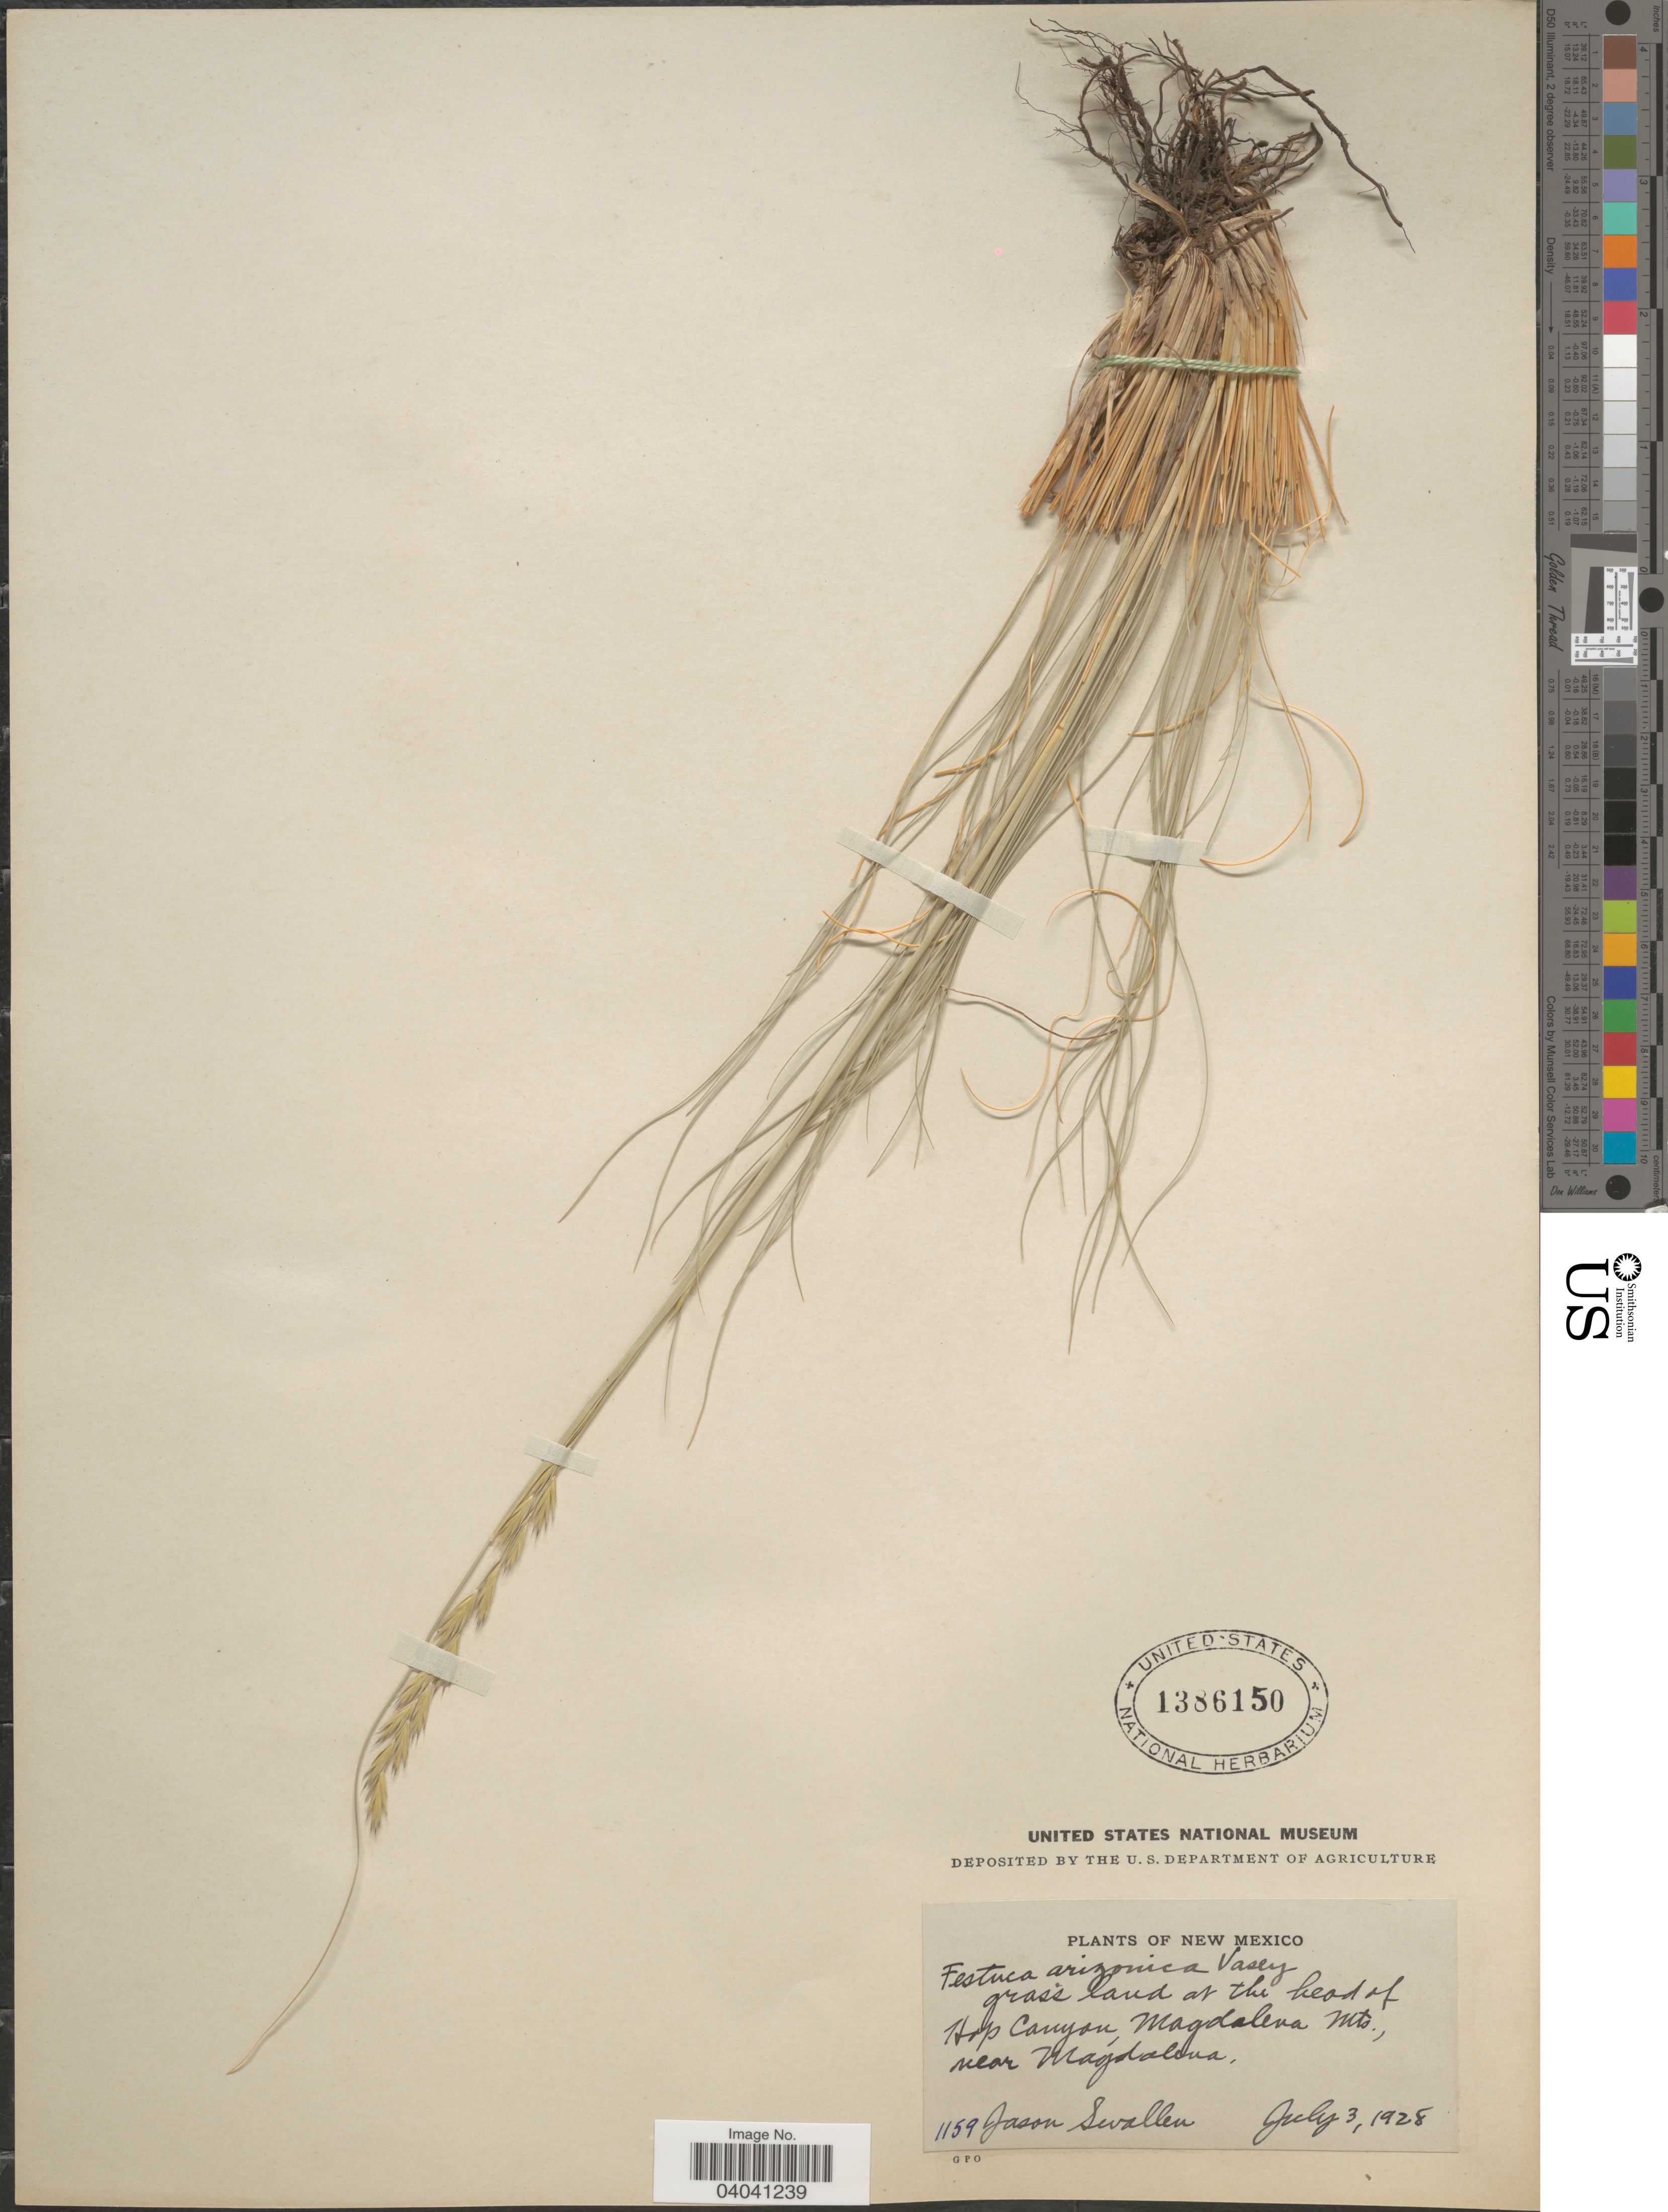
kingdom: Plantae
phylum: Tracheophyta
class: Liliopsida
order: Poales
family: Poaceae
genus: Festuca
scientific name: Festuca arizonica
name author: Vasey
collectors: J. R. Swallen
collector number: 1159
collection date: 1928-07-03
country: United States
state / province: New Mexico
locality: Grass land at the head of Hop Canyon, Magdalena Mts., near Magdalena.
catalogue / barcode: US 1386150